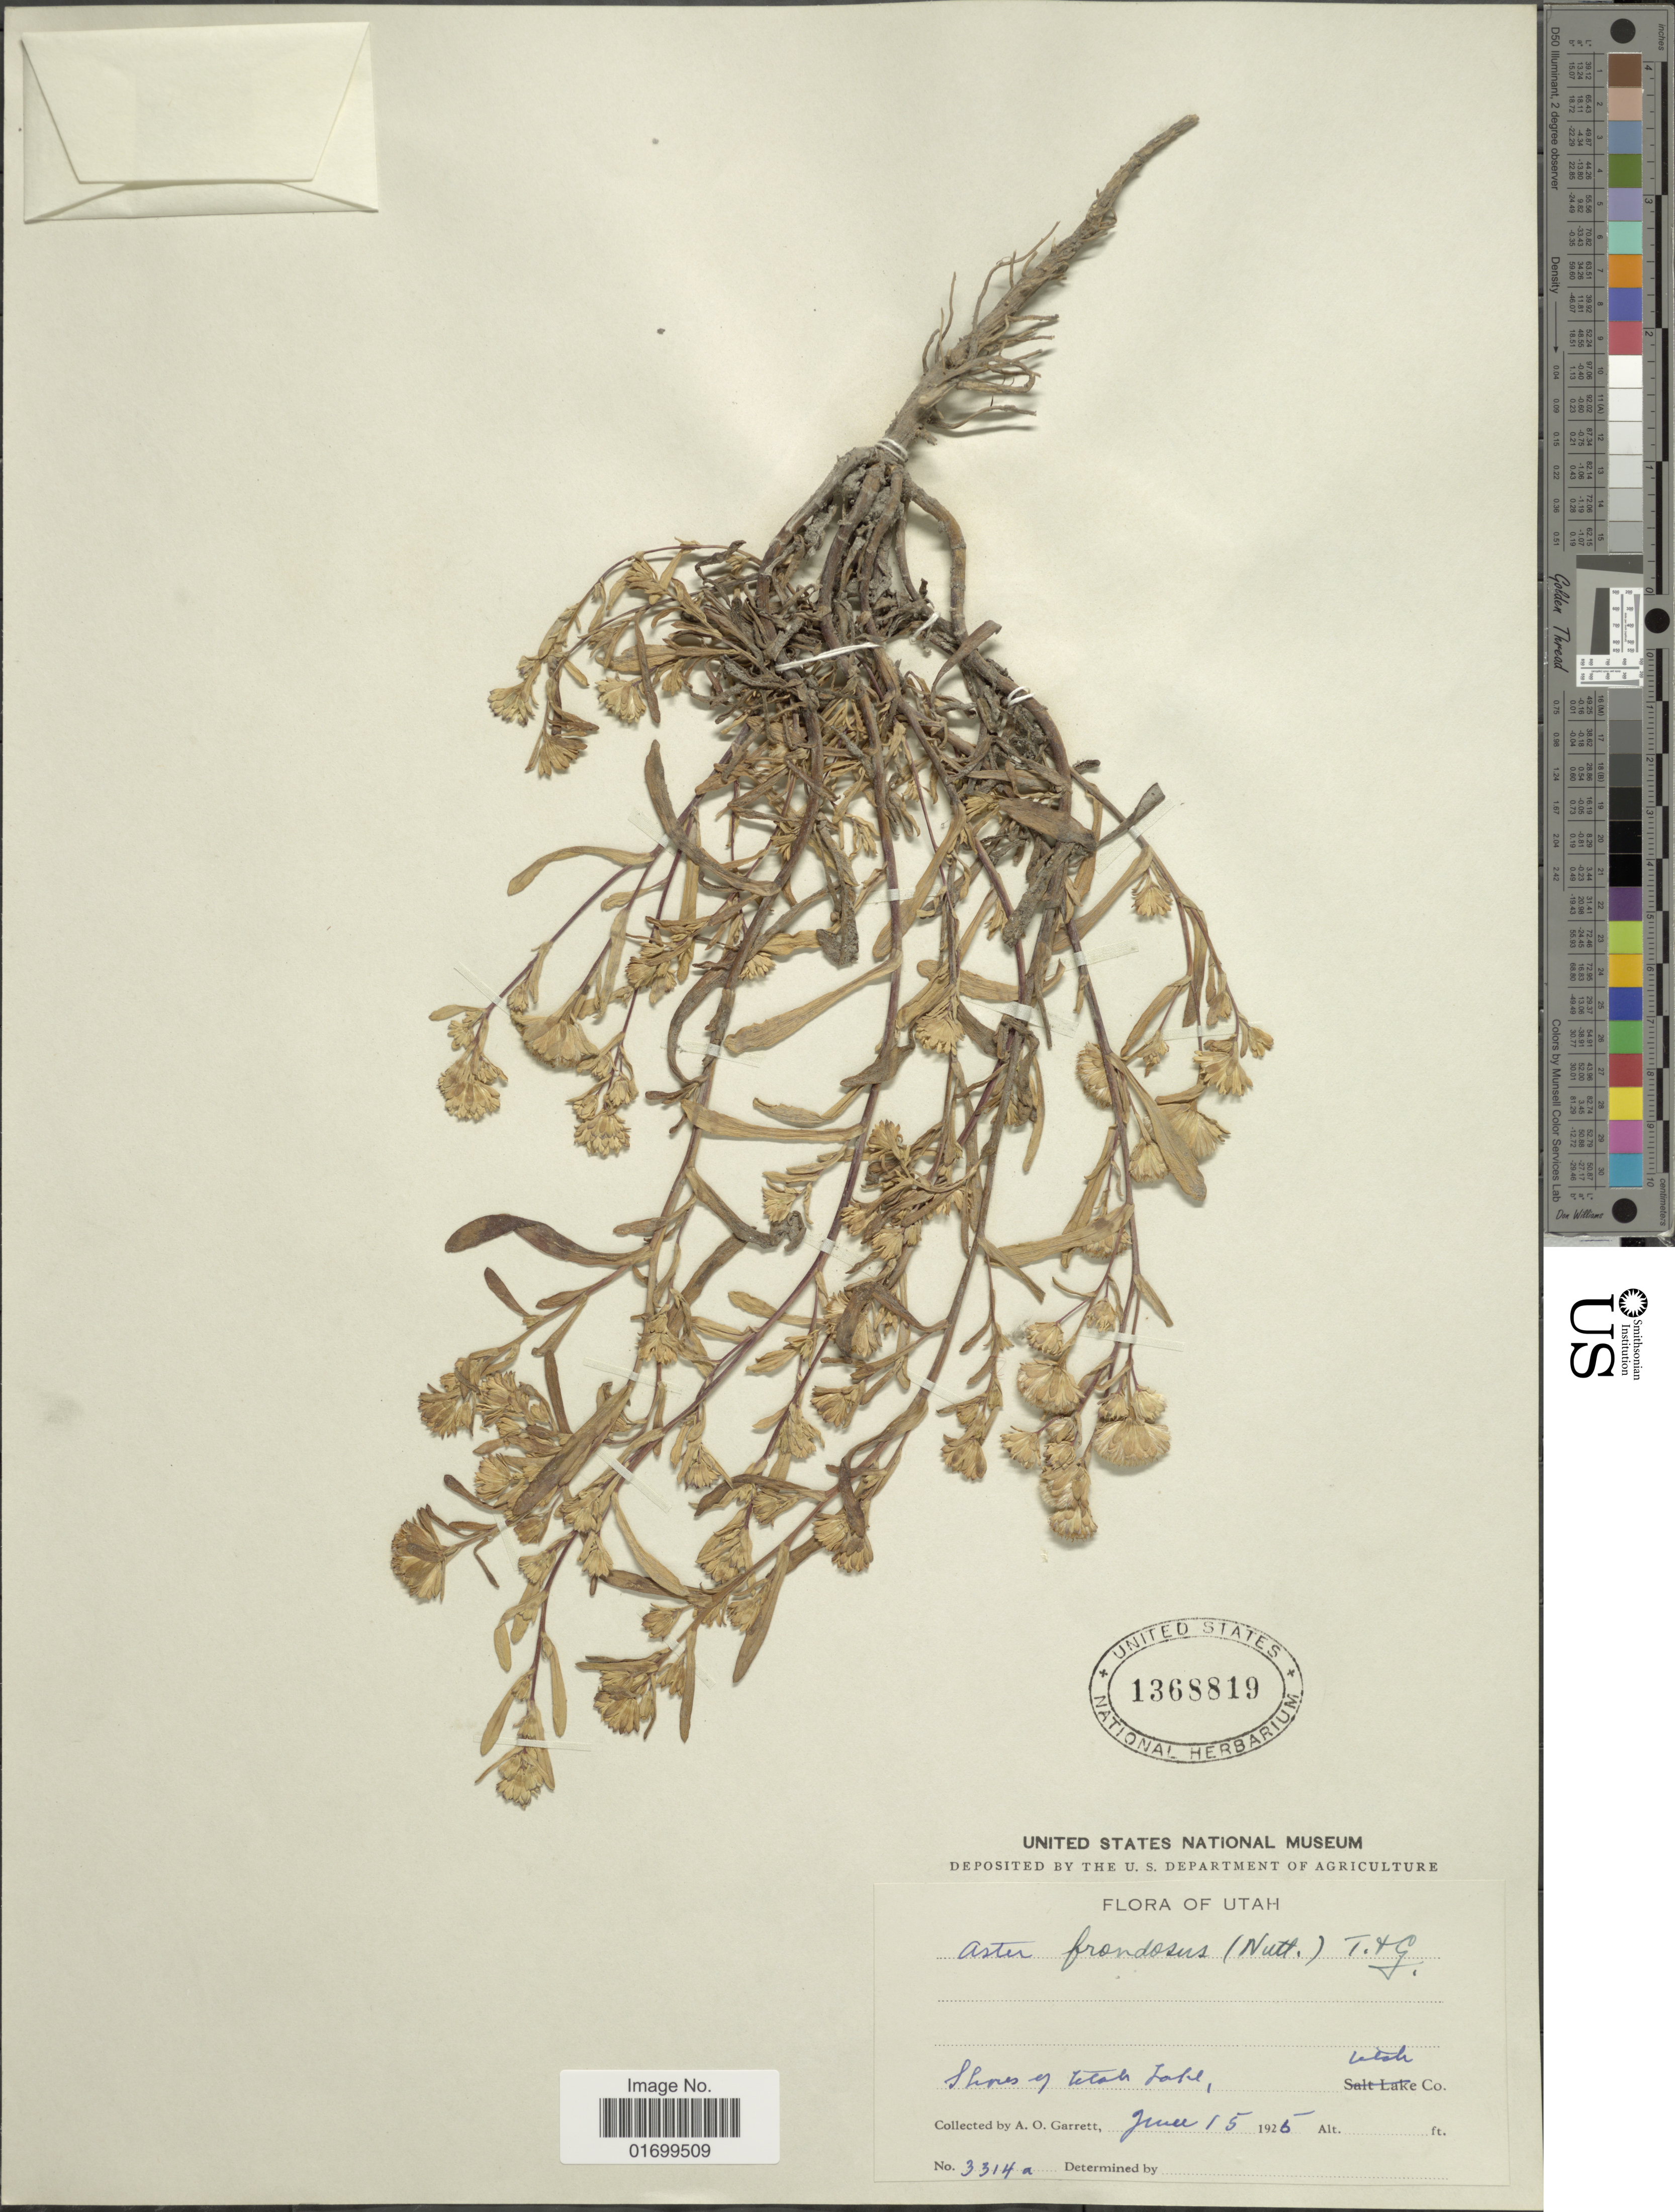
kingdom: Plantae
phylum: Tracheophyta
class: Magnoliopsida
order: Asterales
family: Asteraceae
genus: Symphyotrichum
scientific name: Symphyotrichum frondosum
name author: (Nutt.) G.L. Nesom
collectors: A. O. Garrett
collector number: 3314a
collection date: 1925-06-15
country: United States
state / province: Utah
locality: Shores of Utah Lake, Utah Co.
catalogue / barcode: US 1368819